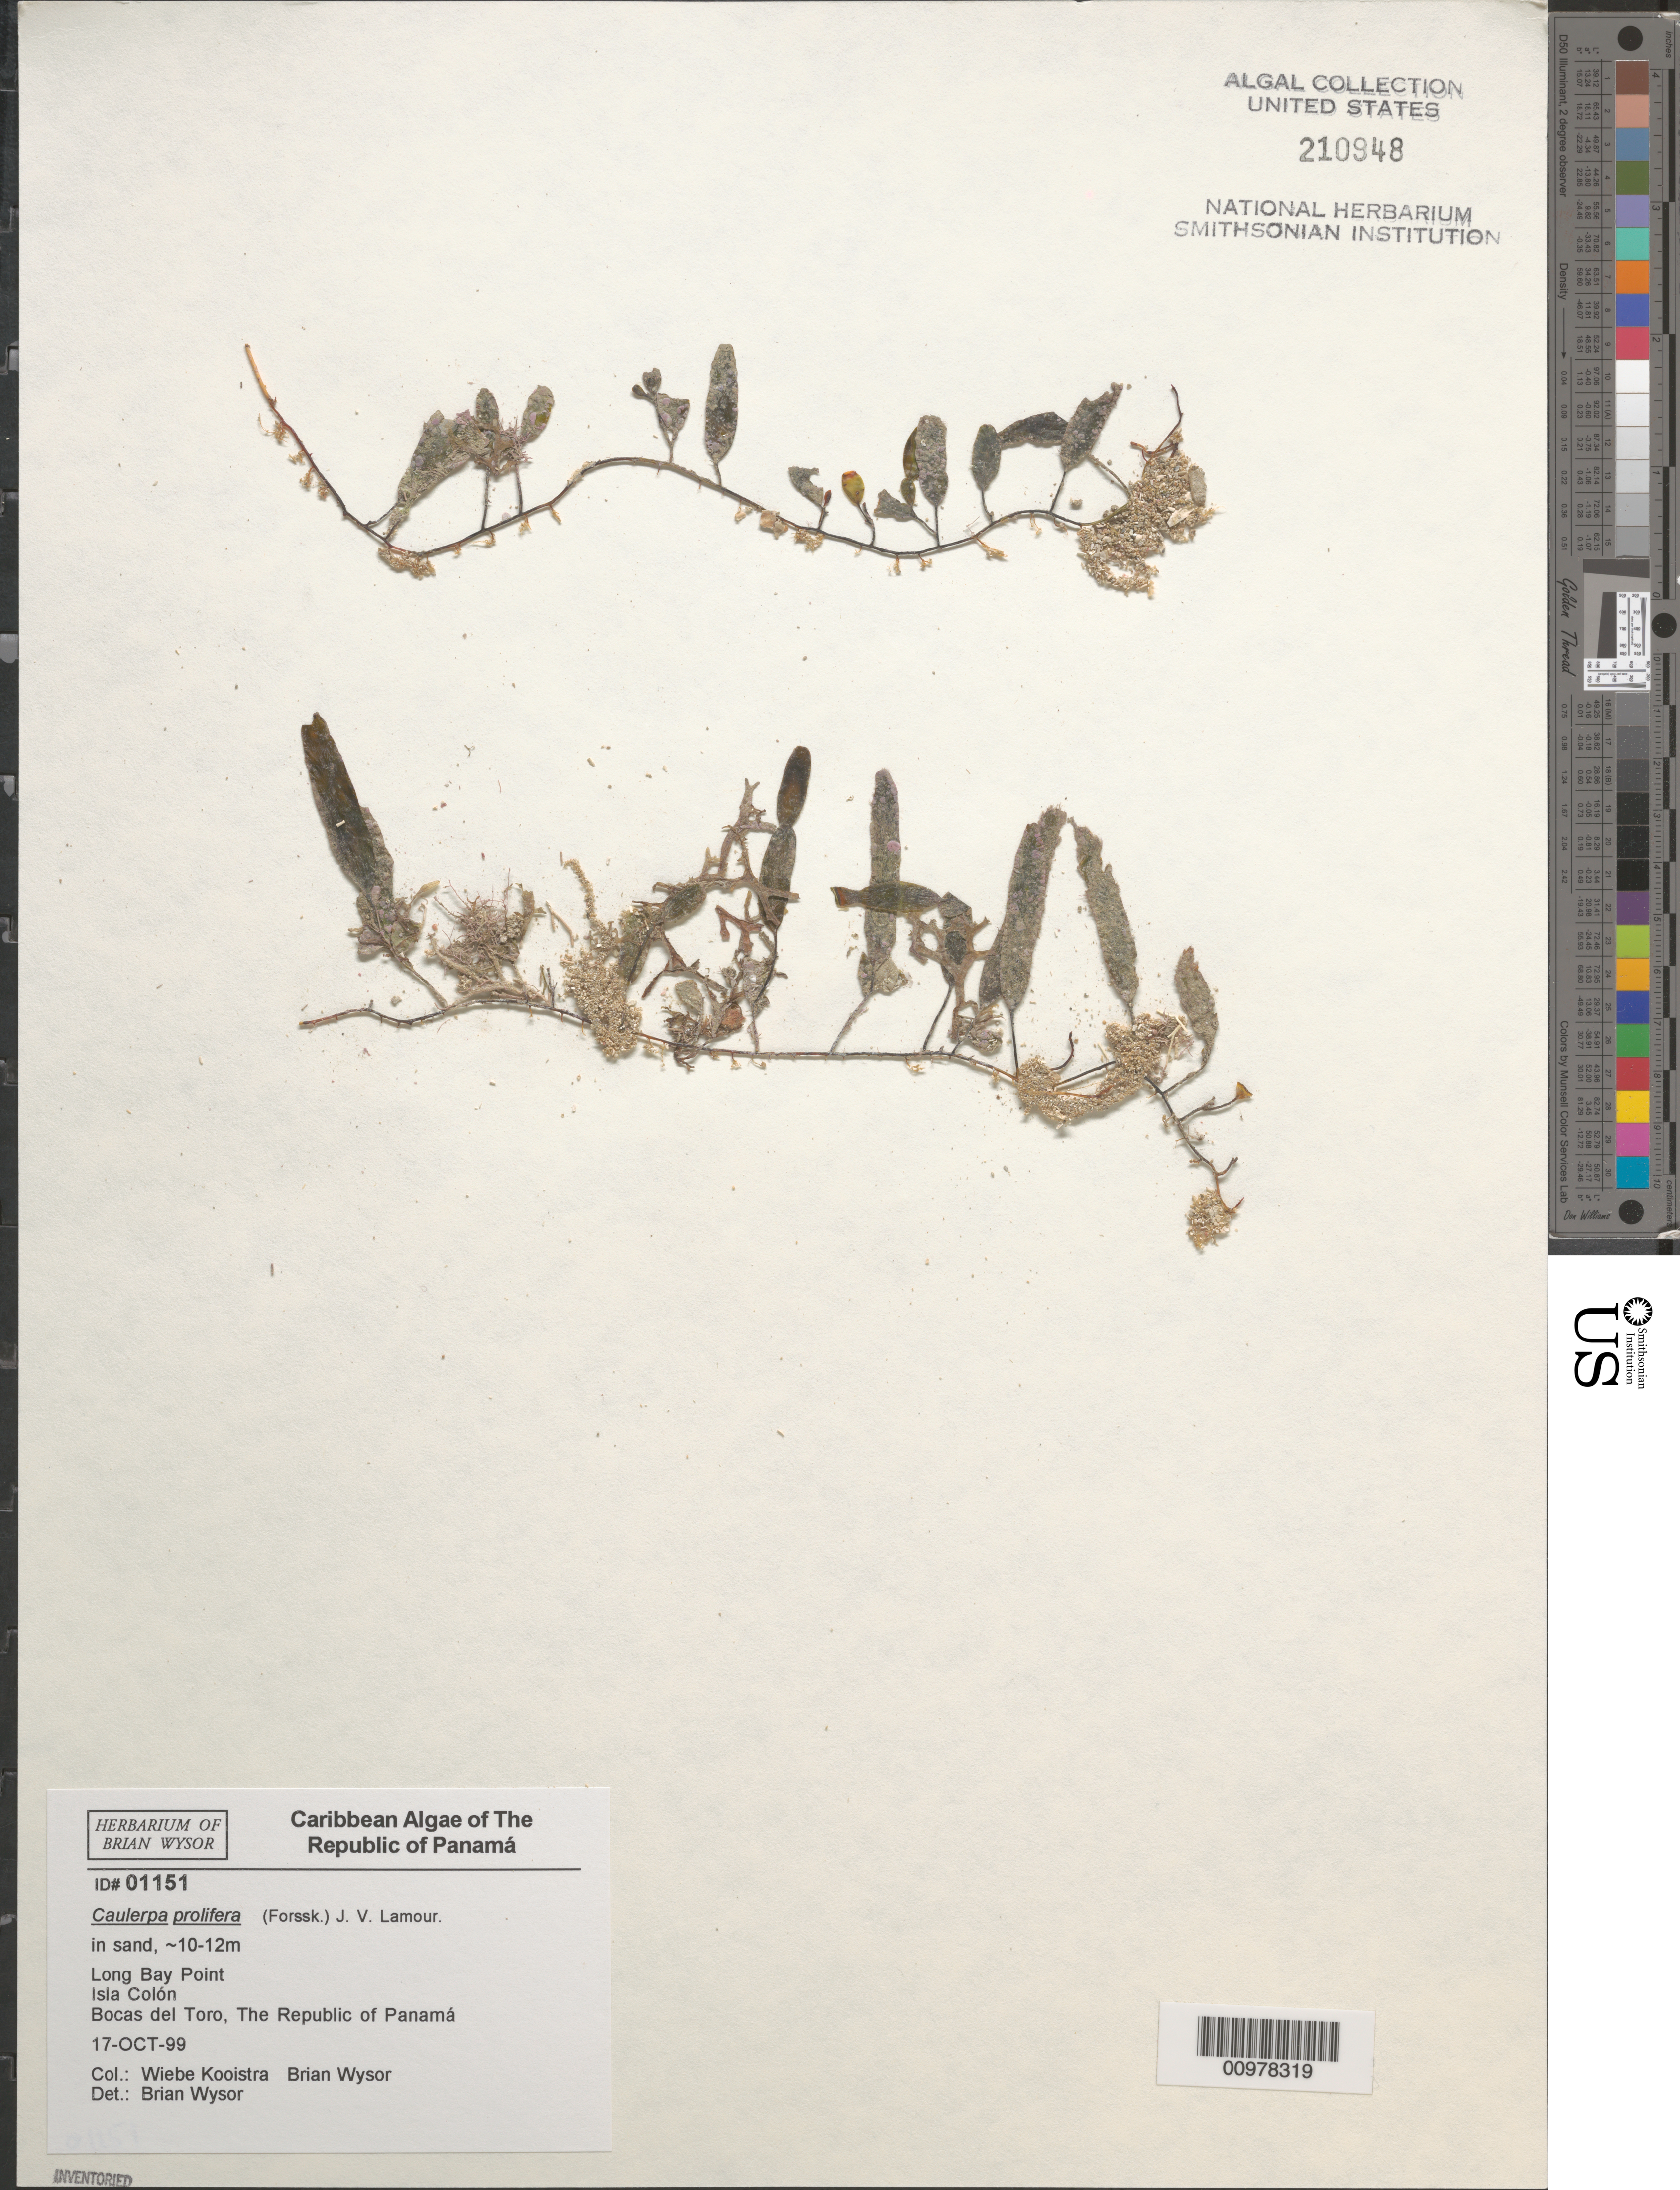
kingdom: Plantae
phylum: Chlorophyta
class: Ulvophyceae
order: Bryopsidales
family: Caulerpaceae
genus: Caulerpa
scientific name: Caulerpa prolifera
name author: (Forssk.) J.V.Lamouroux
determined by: Wysor, B.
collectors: B. Wysor & W. Kooistra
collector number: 01151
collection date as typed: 17 Oct 1999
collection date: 1999-10-17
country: Panama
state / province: Bocas del Toro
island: Colón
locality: Long Bay Point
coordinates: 9 24' 00" N, 82 13' 39" W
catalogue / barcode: US 210948